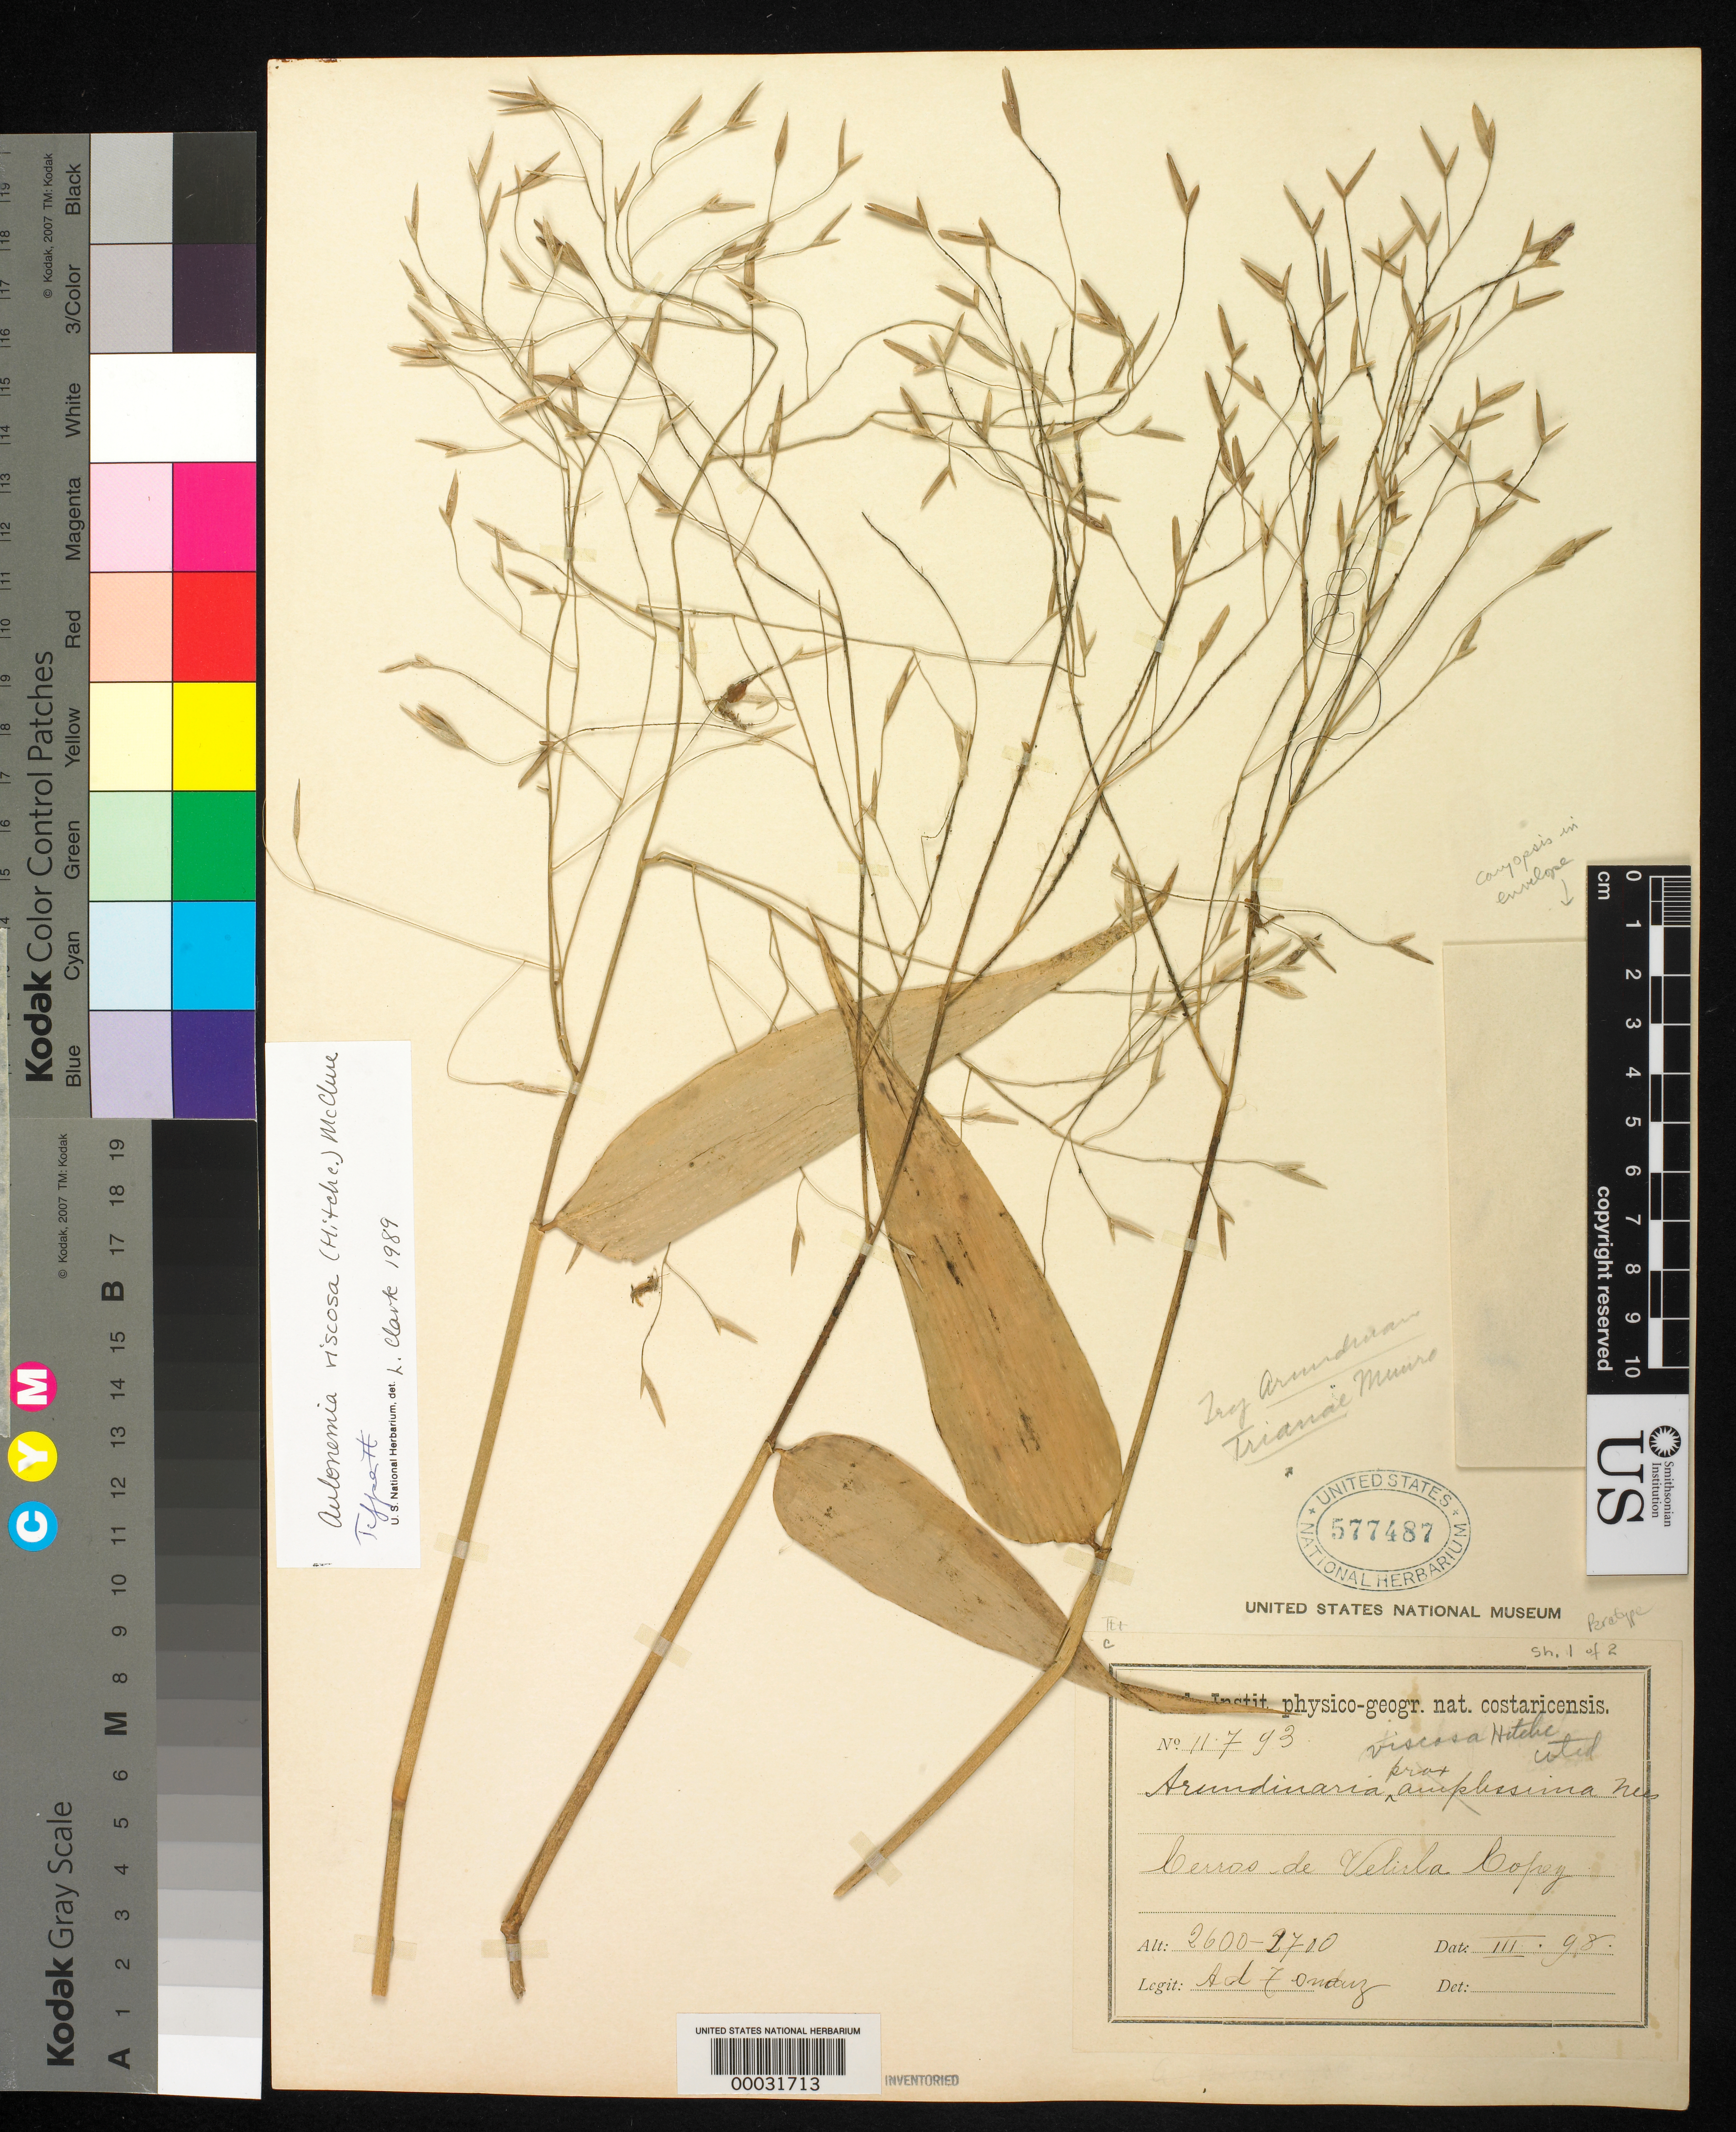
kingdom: Plantae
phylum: Tracheophyta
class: Liliopsida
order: Poales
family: Poaceae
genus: Aulonemia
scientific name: Aulonemia viscosa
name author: (Hitchc.) McClure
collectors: A. Tonduz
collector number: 11793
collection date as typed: Feb 1898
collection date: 1898-02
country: Costa Rica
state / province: San José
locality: Velirla, copey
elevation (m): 793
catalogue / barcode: US 577487